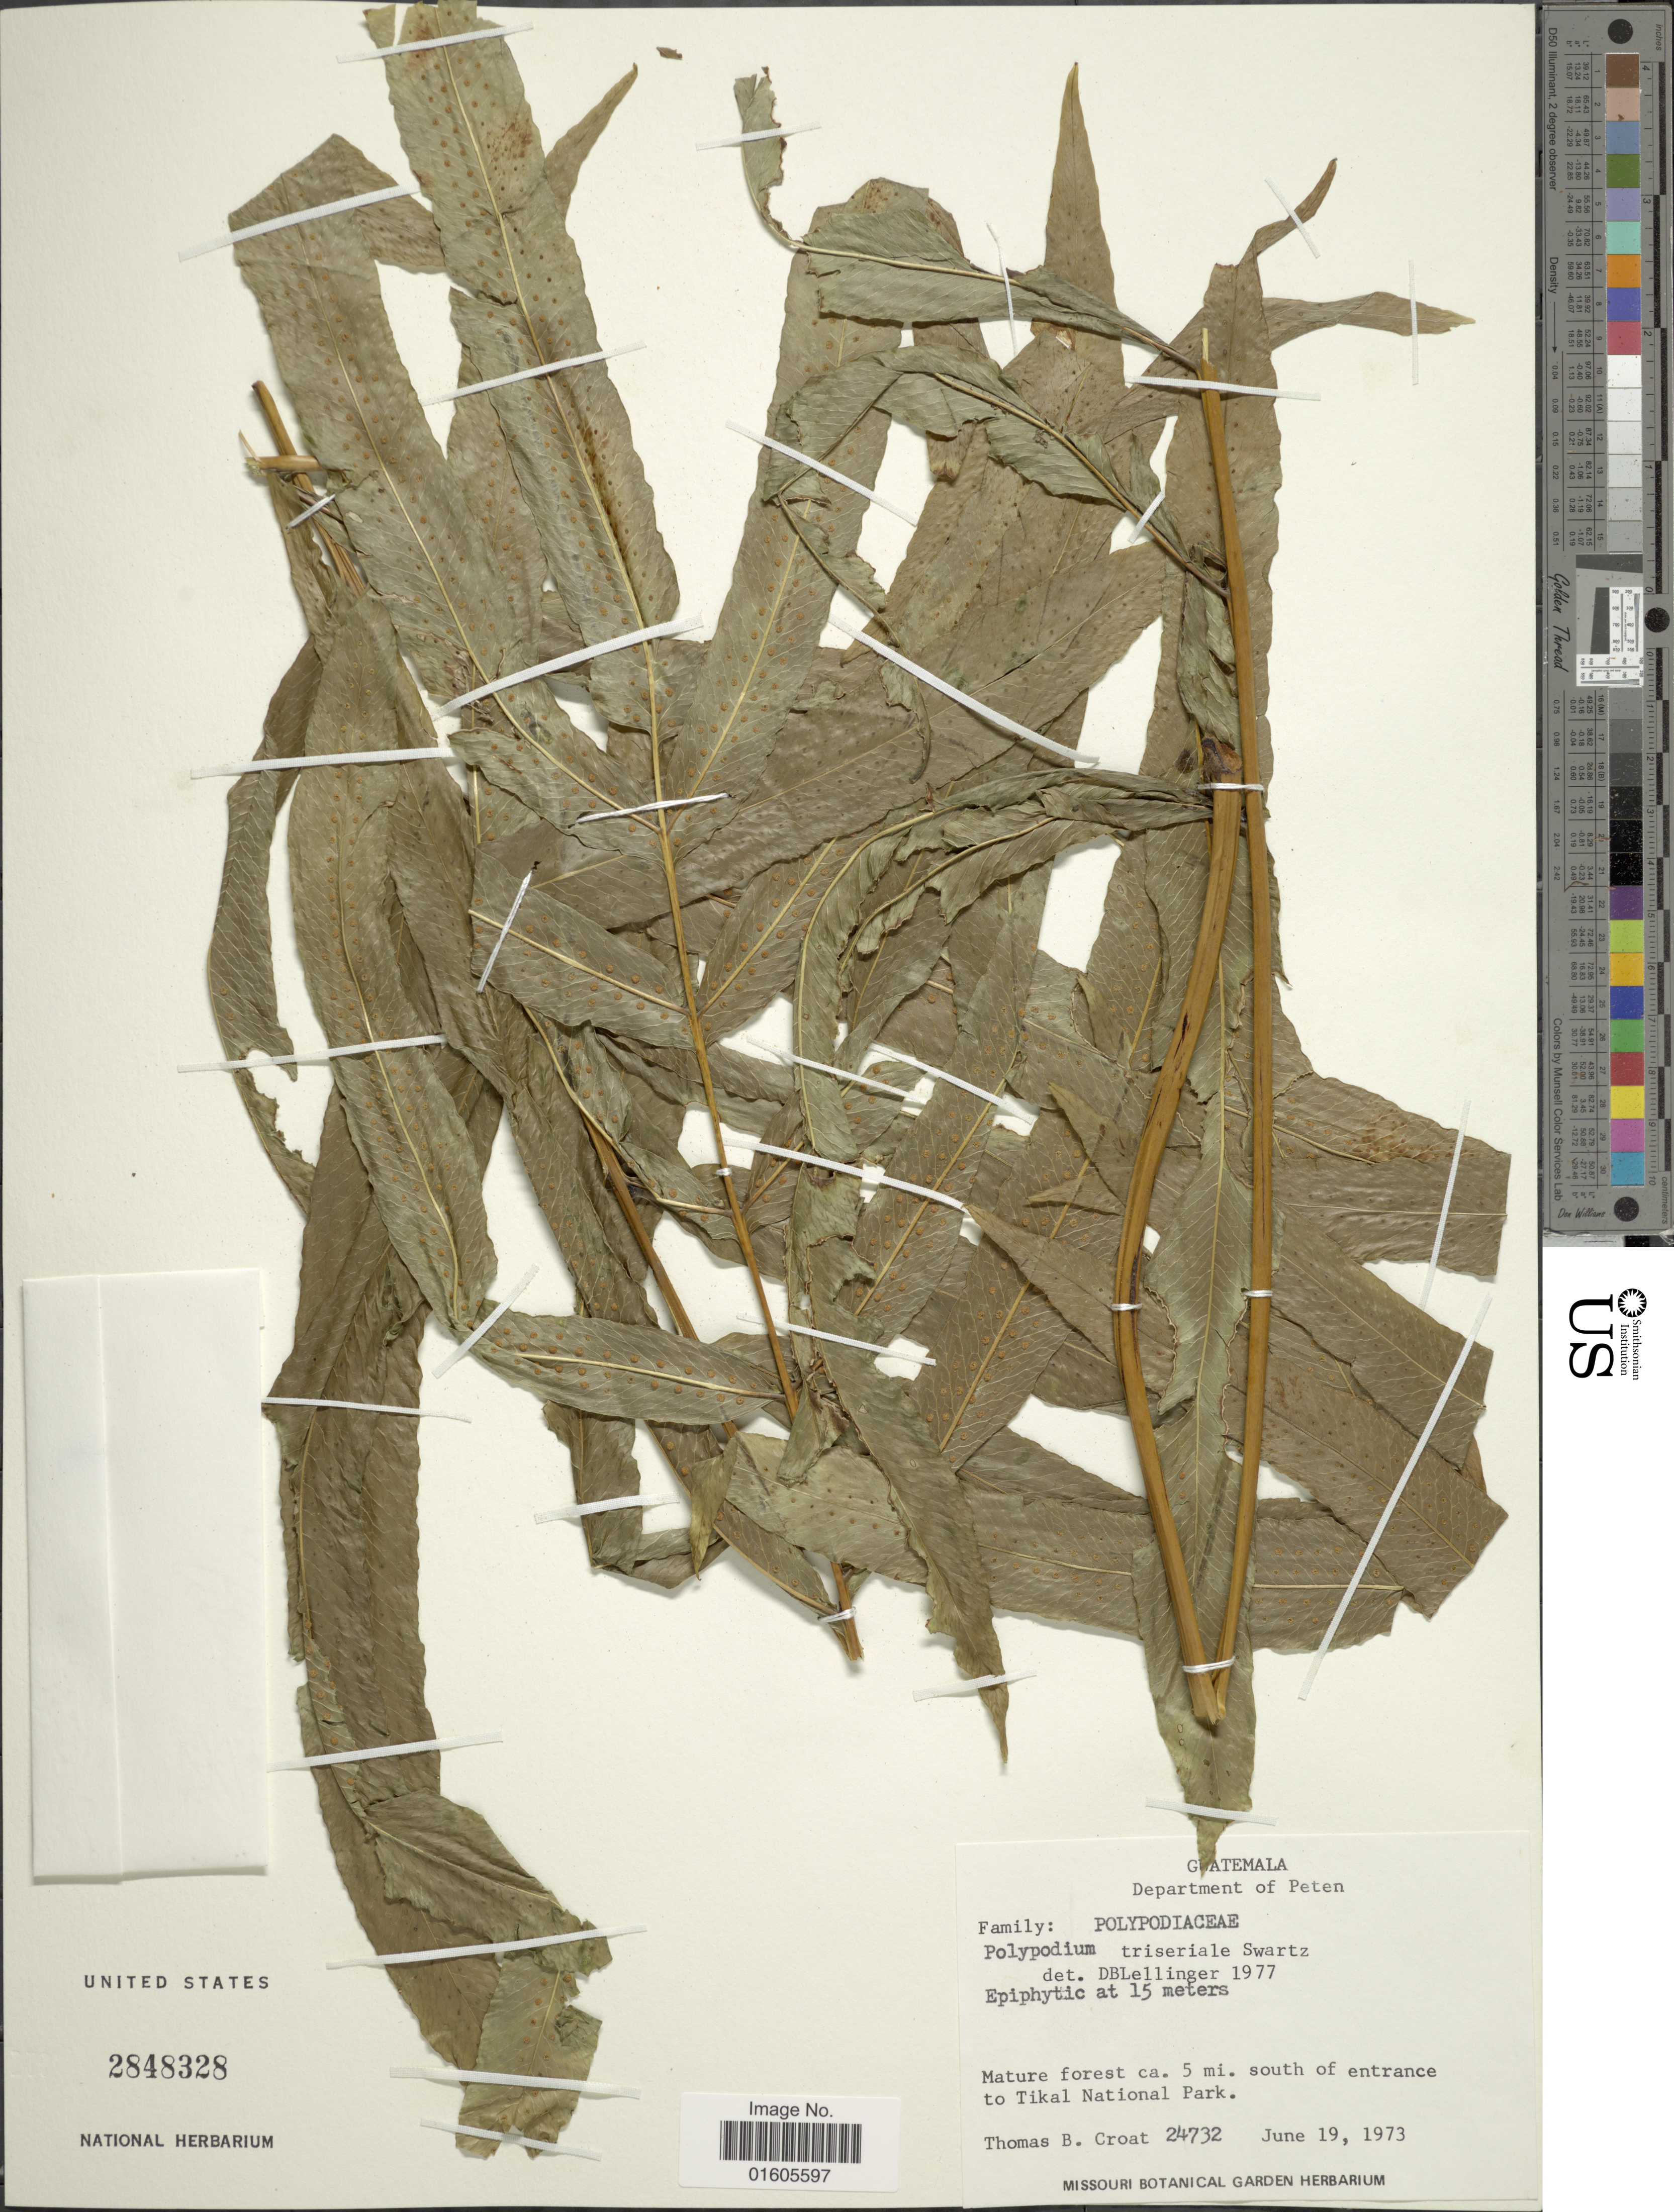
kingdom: Plantae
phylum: Tracheophyta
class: Polypodiopsida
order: Polypodiales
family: Polypodiaceae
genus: Serpocaulon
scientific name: Serpocaulon triseriale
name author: (Sw.) A.R. Sm.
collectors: T. B. Croat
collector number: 24732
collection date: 1973-06-19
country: Guatemala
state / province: El Petén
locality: Department of Peten, mature forest ca. 5 mi. south of entrance to Tikal National Park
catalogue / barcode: US 2848328